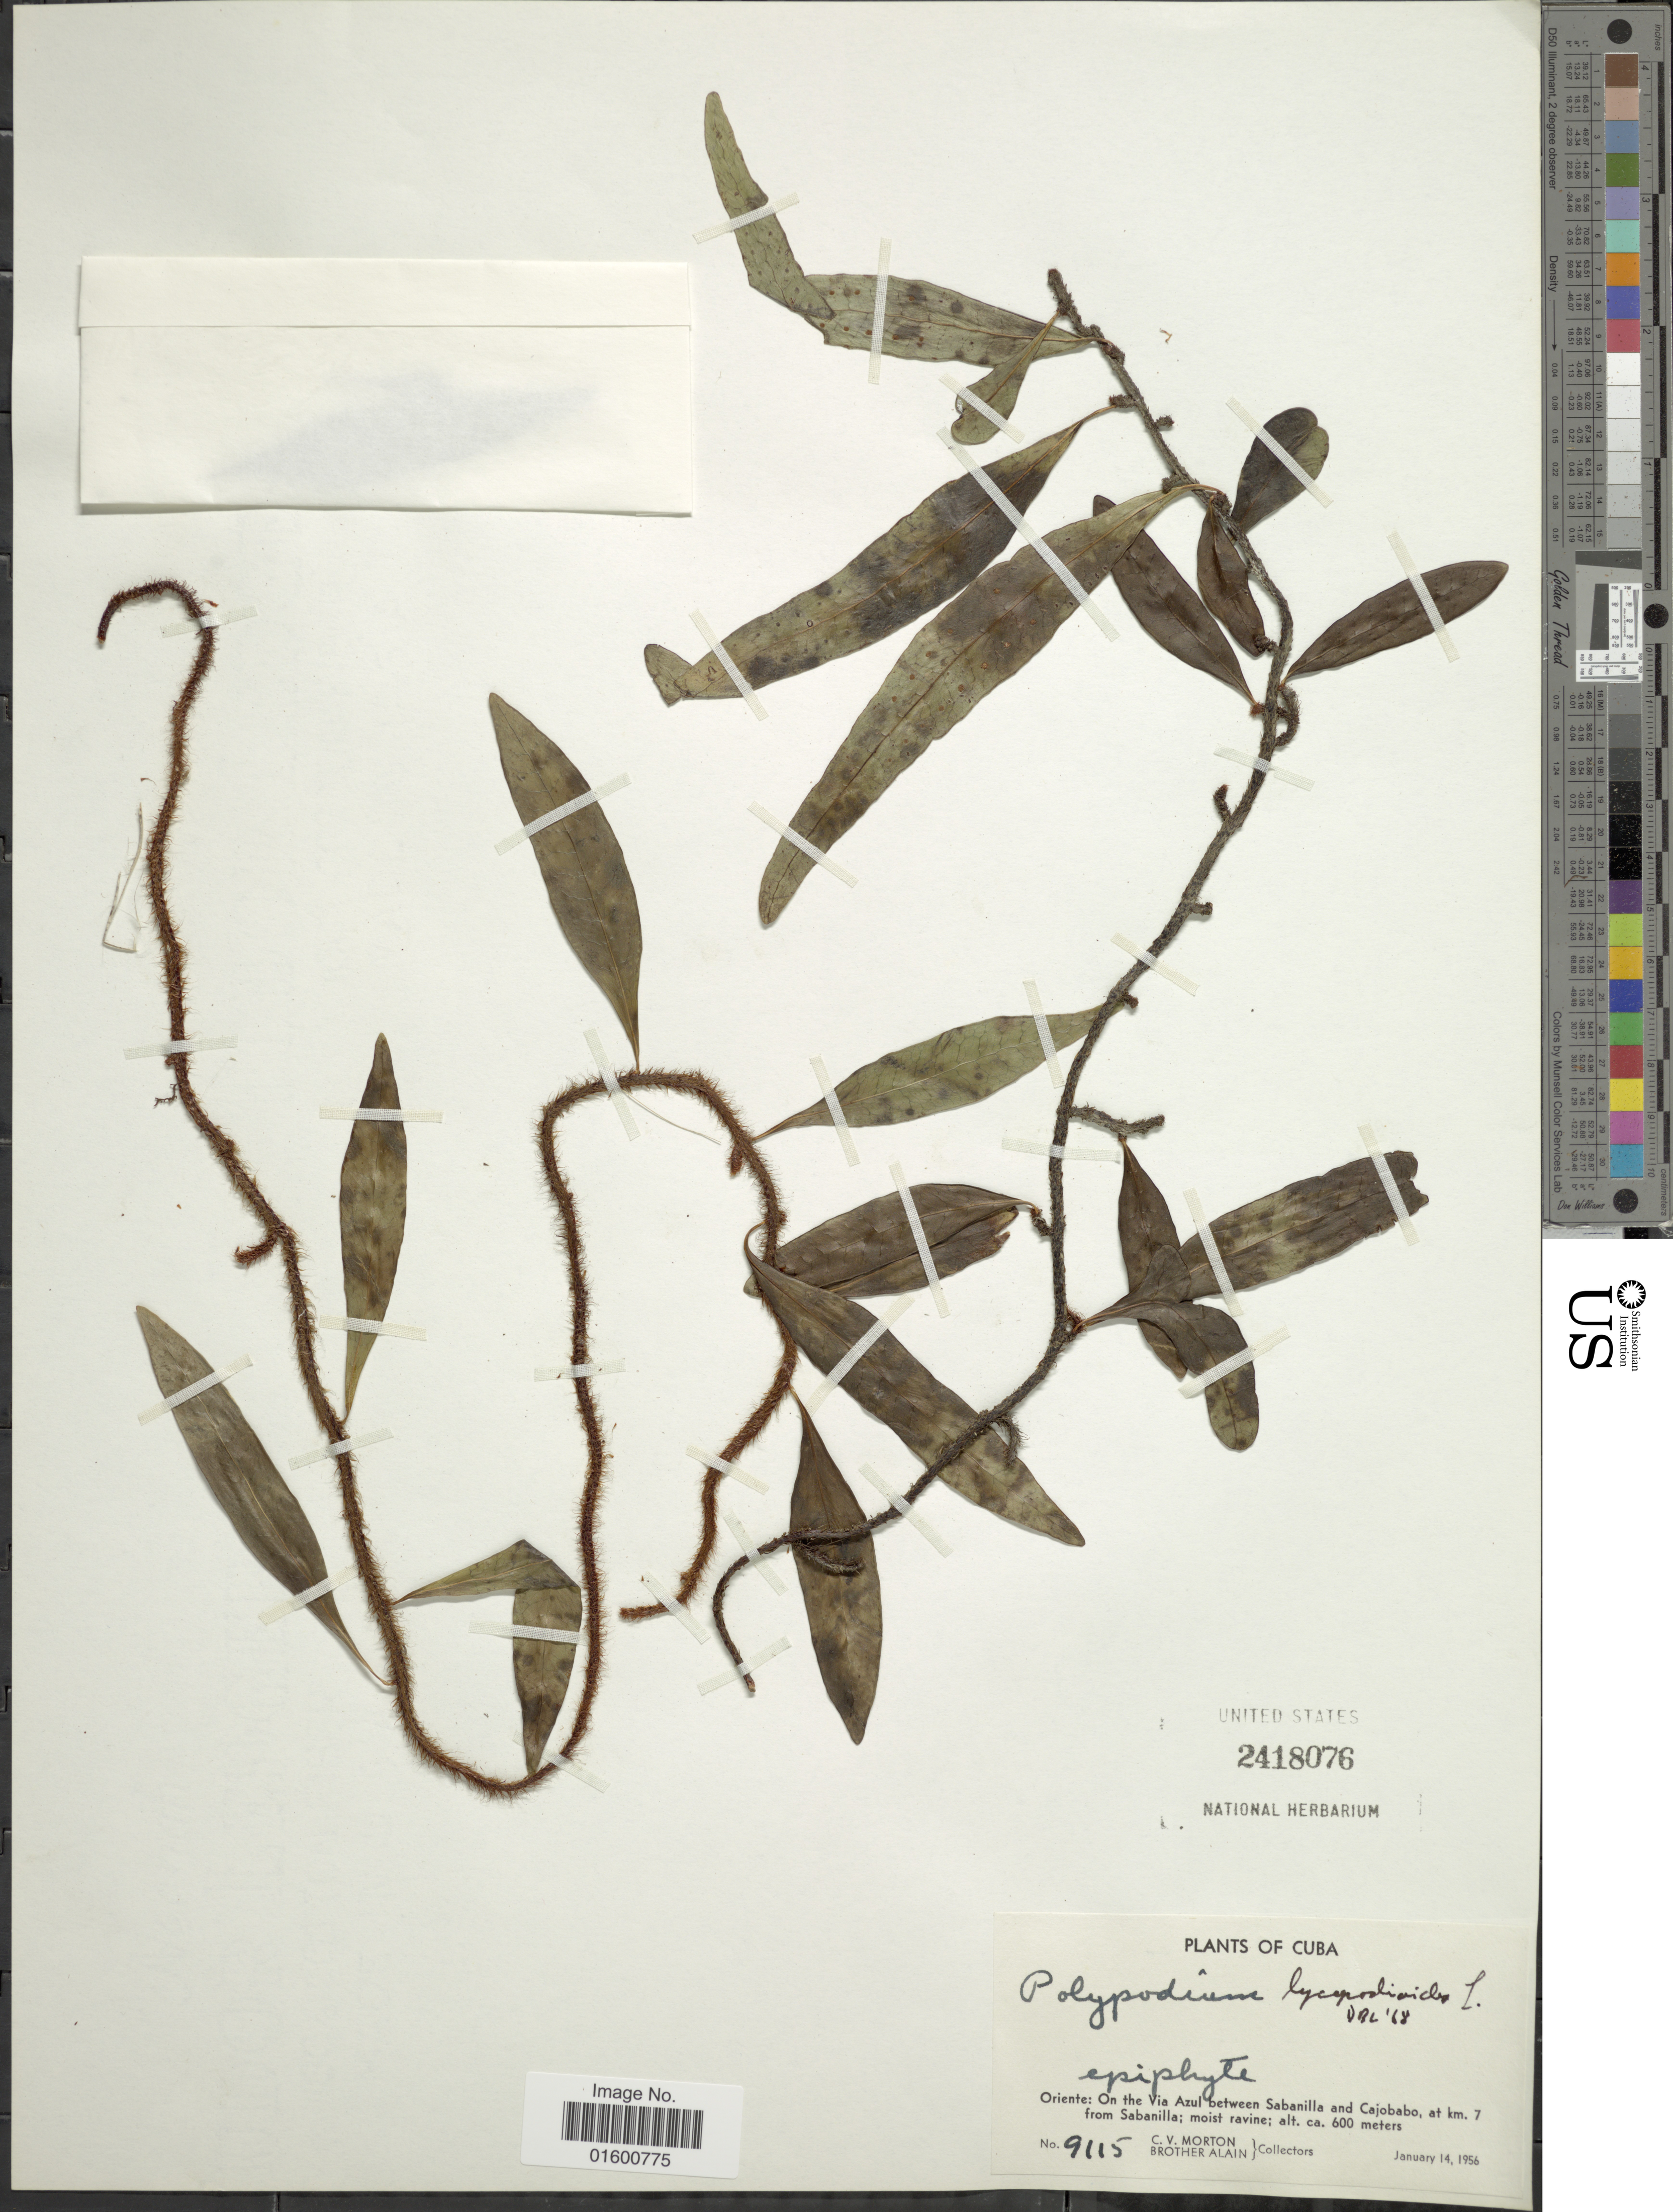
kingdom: Plantae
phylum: Tracheophyta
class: Polypodiopsida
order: Polypodiales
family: Polypodiaceae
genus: Microgramma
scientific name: Microgramma lycopodioides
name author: (L.) Copel.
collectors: C. V. Morton & Bro. Alain - DO NOT USE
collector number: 9115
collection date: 1956-01-14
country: Cuba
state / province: Oriente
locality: Oriente: On the Via Azul between Sabanilla and Cajobabo, at km 7 from Sabanilla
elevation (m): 600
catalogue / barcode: US 2418076